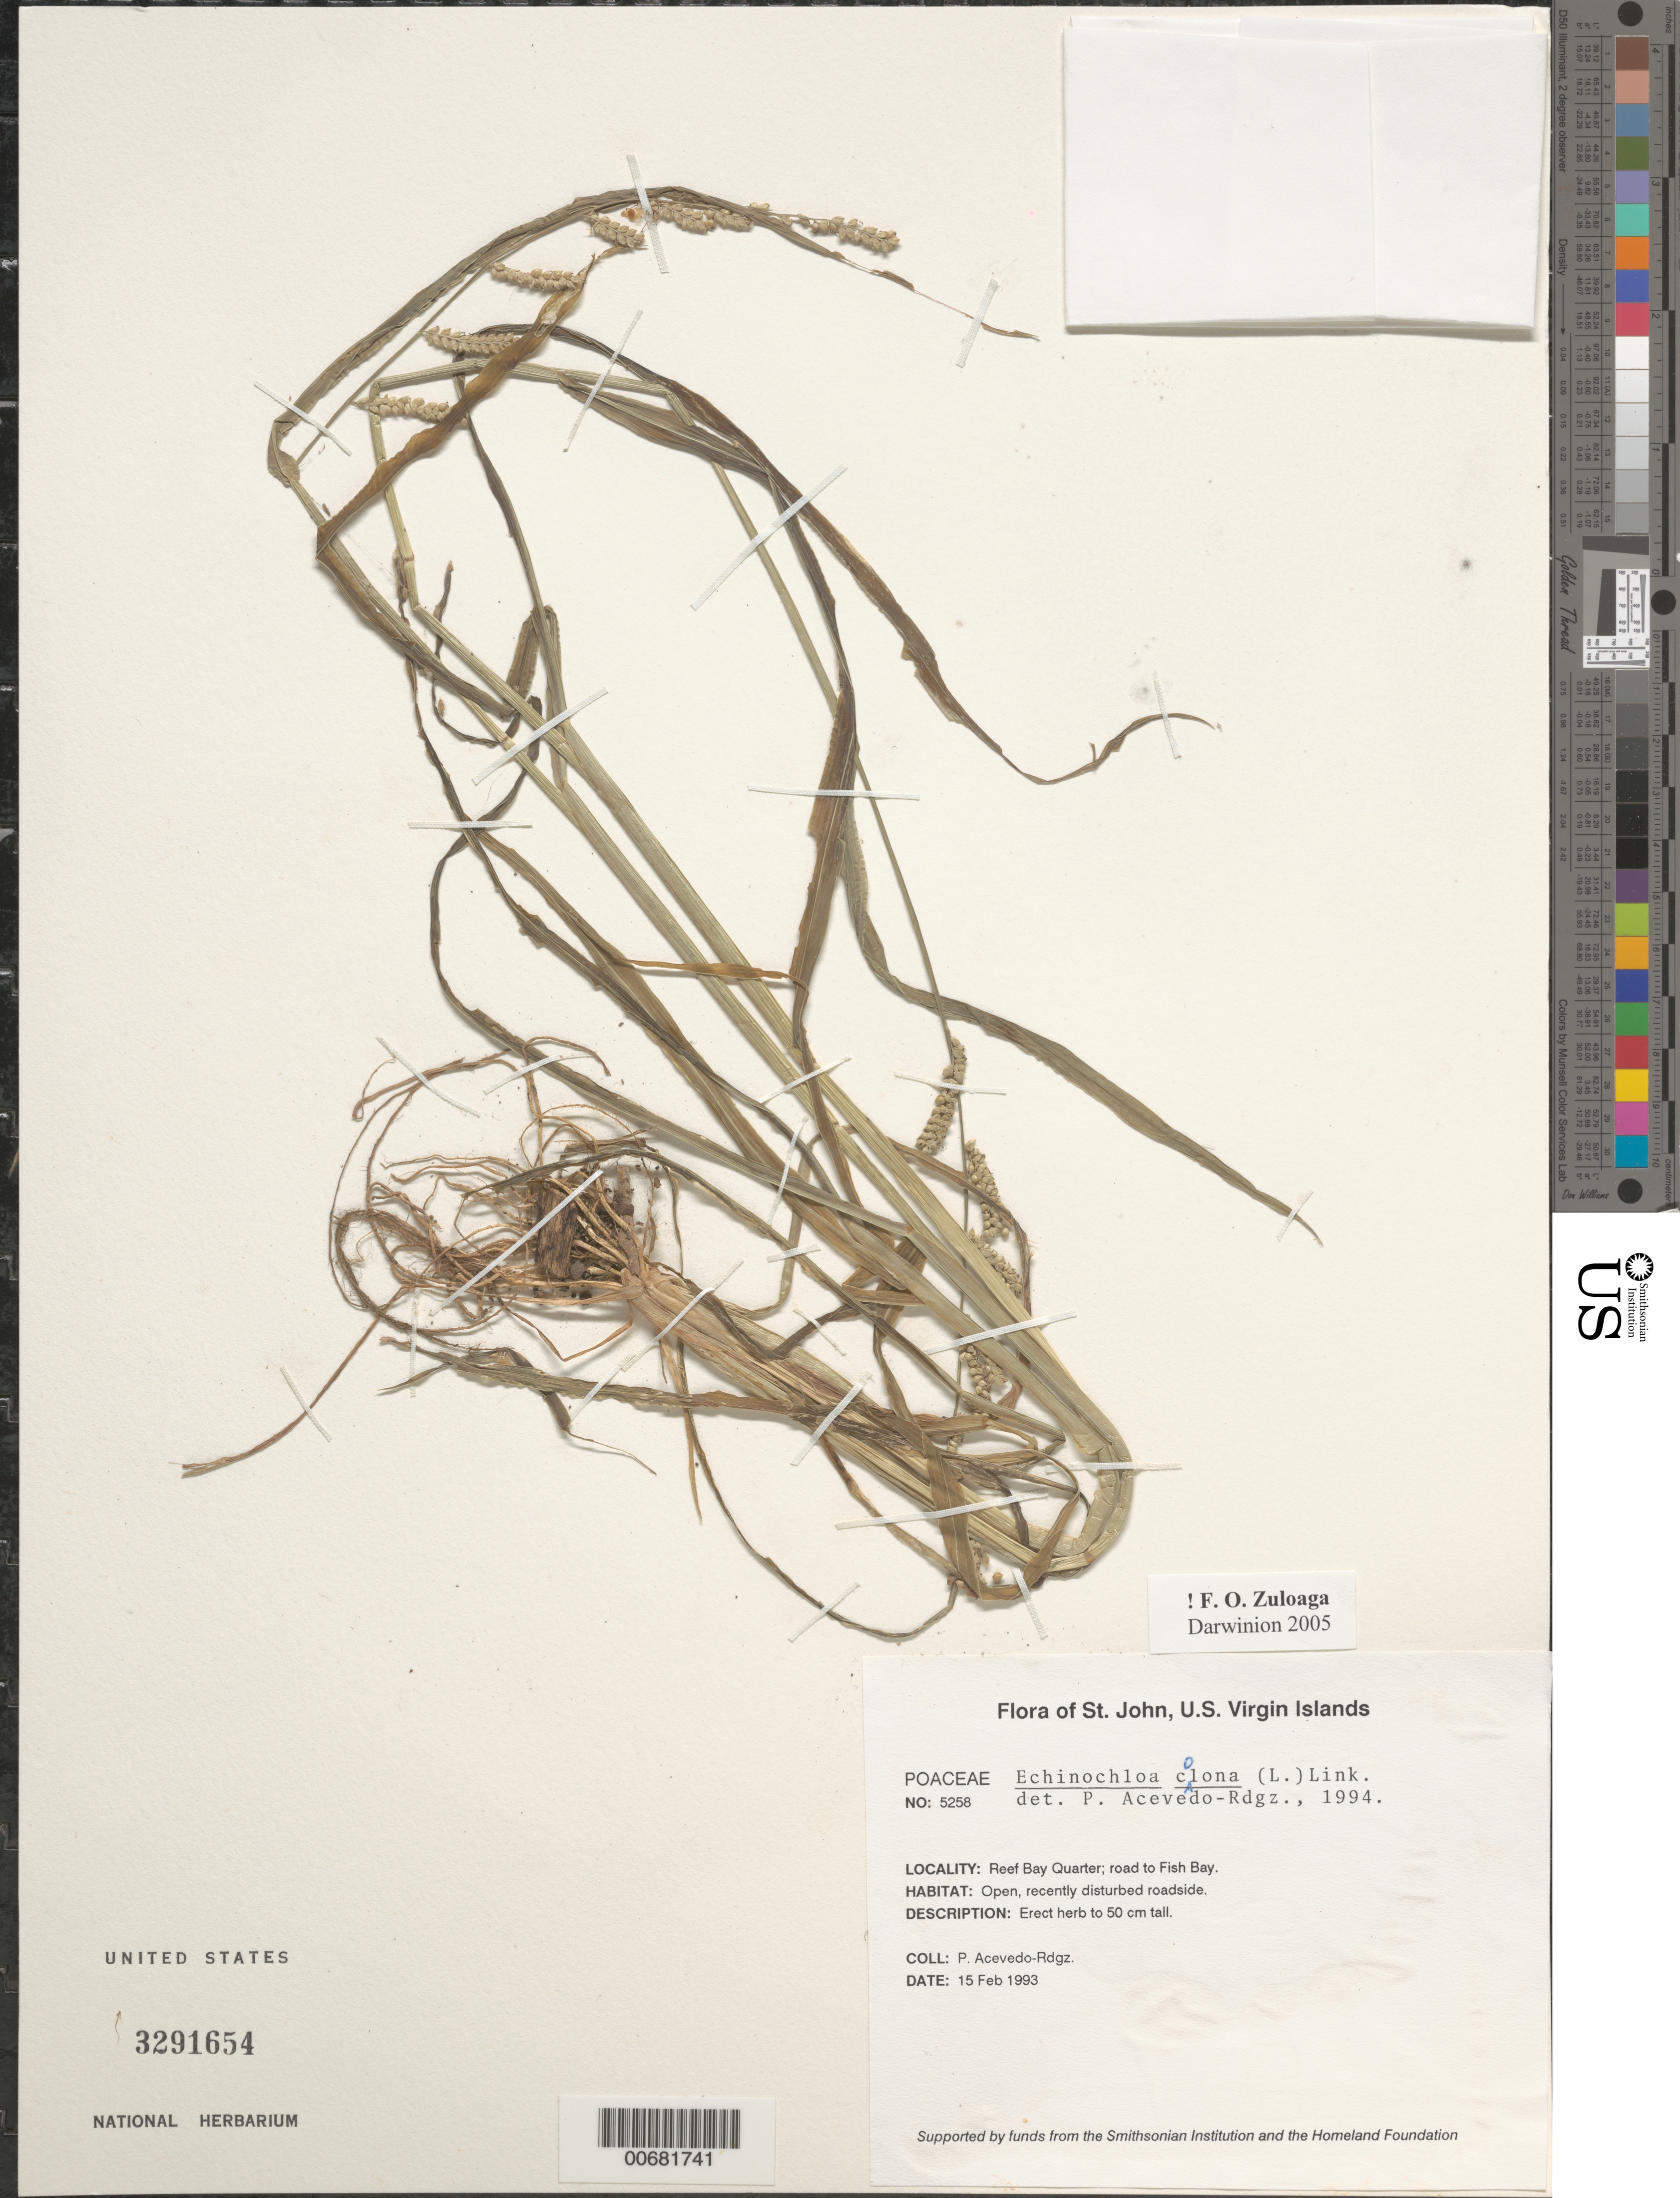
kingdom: Plantae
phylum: Tracheophyta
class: Liliopsida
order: Poales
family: Poaceae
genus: Echinochloa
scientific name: Echinochloa colona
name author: (L.) Link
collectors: P. Acevedo-Rodr.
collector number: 5258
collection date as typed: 15 Feb 1993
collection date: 1993-02-15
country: U.S. Virgin Islands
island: St. John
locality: Reef Bay Quarter; road to Fish Bay.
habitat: Open, recently disturbed roadside.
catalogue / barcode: US 3291654